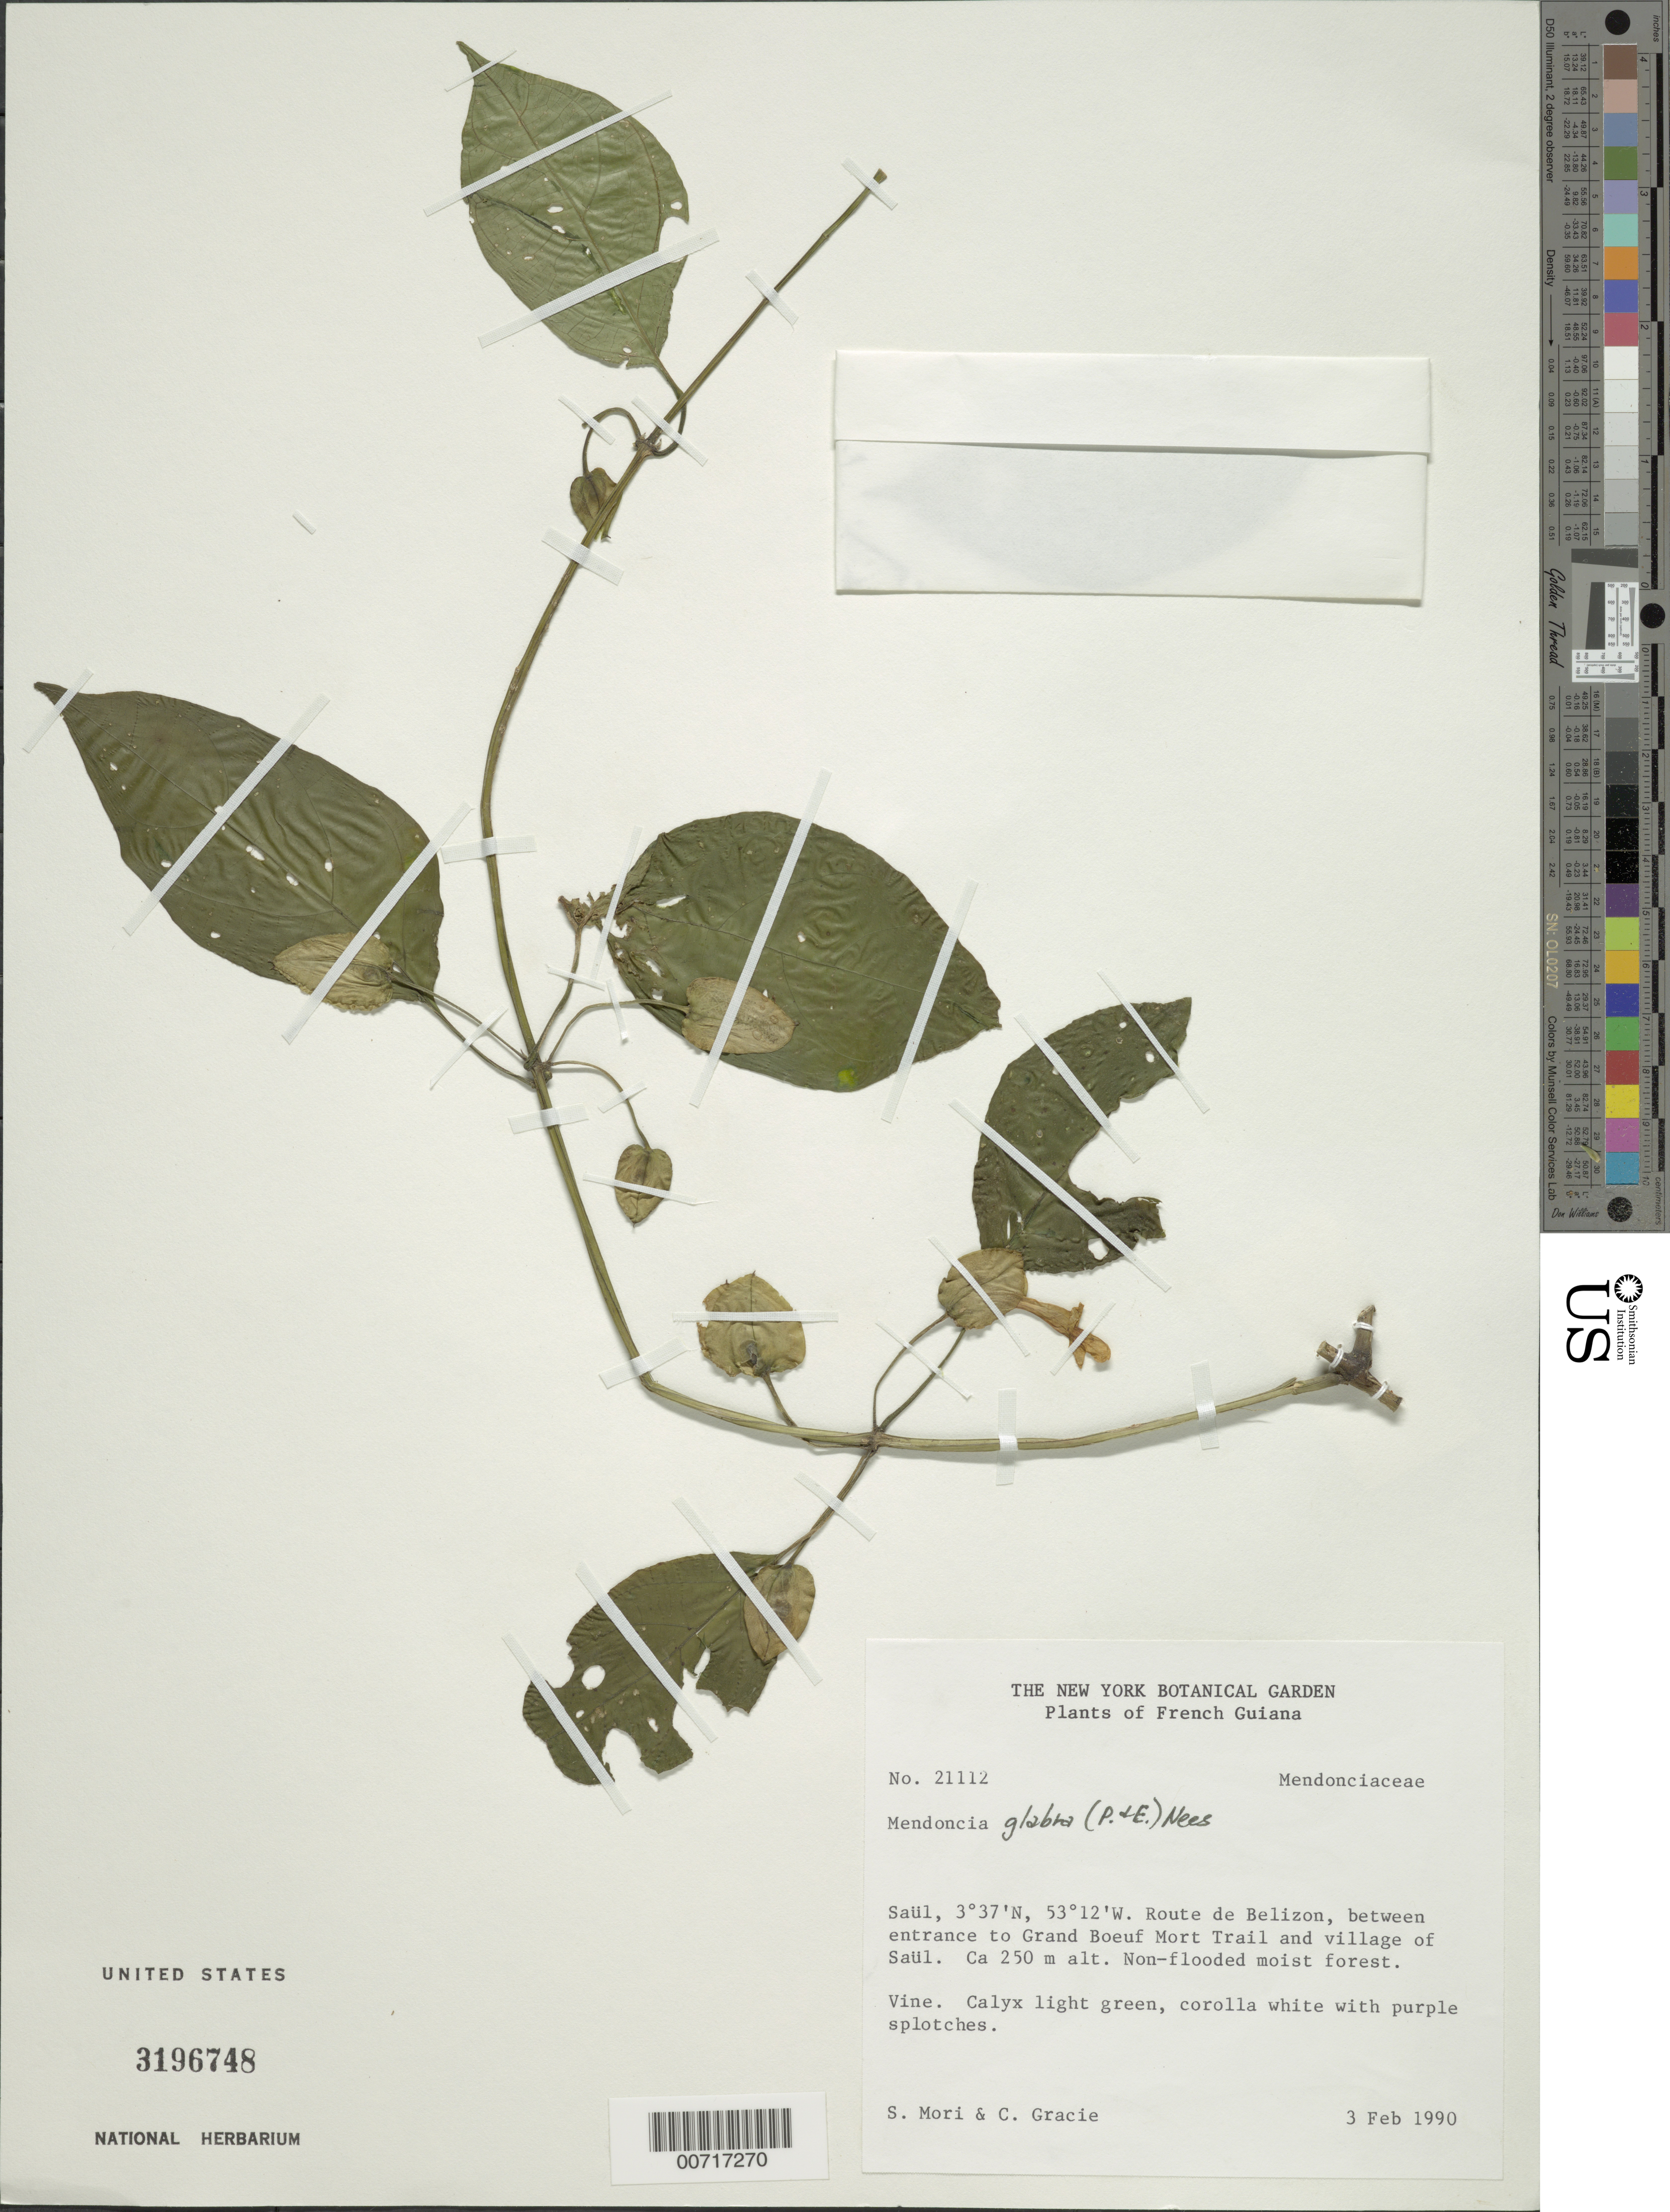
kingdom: Plantae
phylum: Tracheophyta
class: Magnoliopsida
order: Lamiales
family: Acanthaceae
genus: Mendoncia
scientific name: Mendoncia glabra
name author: (Poepp. & Endl.) Nees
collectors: S. Mori & C. A. Gracie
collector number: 21112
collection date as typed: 3-Feb-90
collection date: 1990-02-03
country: French Guiana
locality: Saül, Route de Bélizon, between entrace to Grand Boeuf Mort Trail and village of Saul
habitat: Non-flooded moist forest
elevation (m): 250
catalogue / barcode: US 3196748